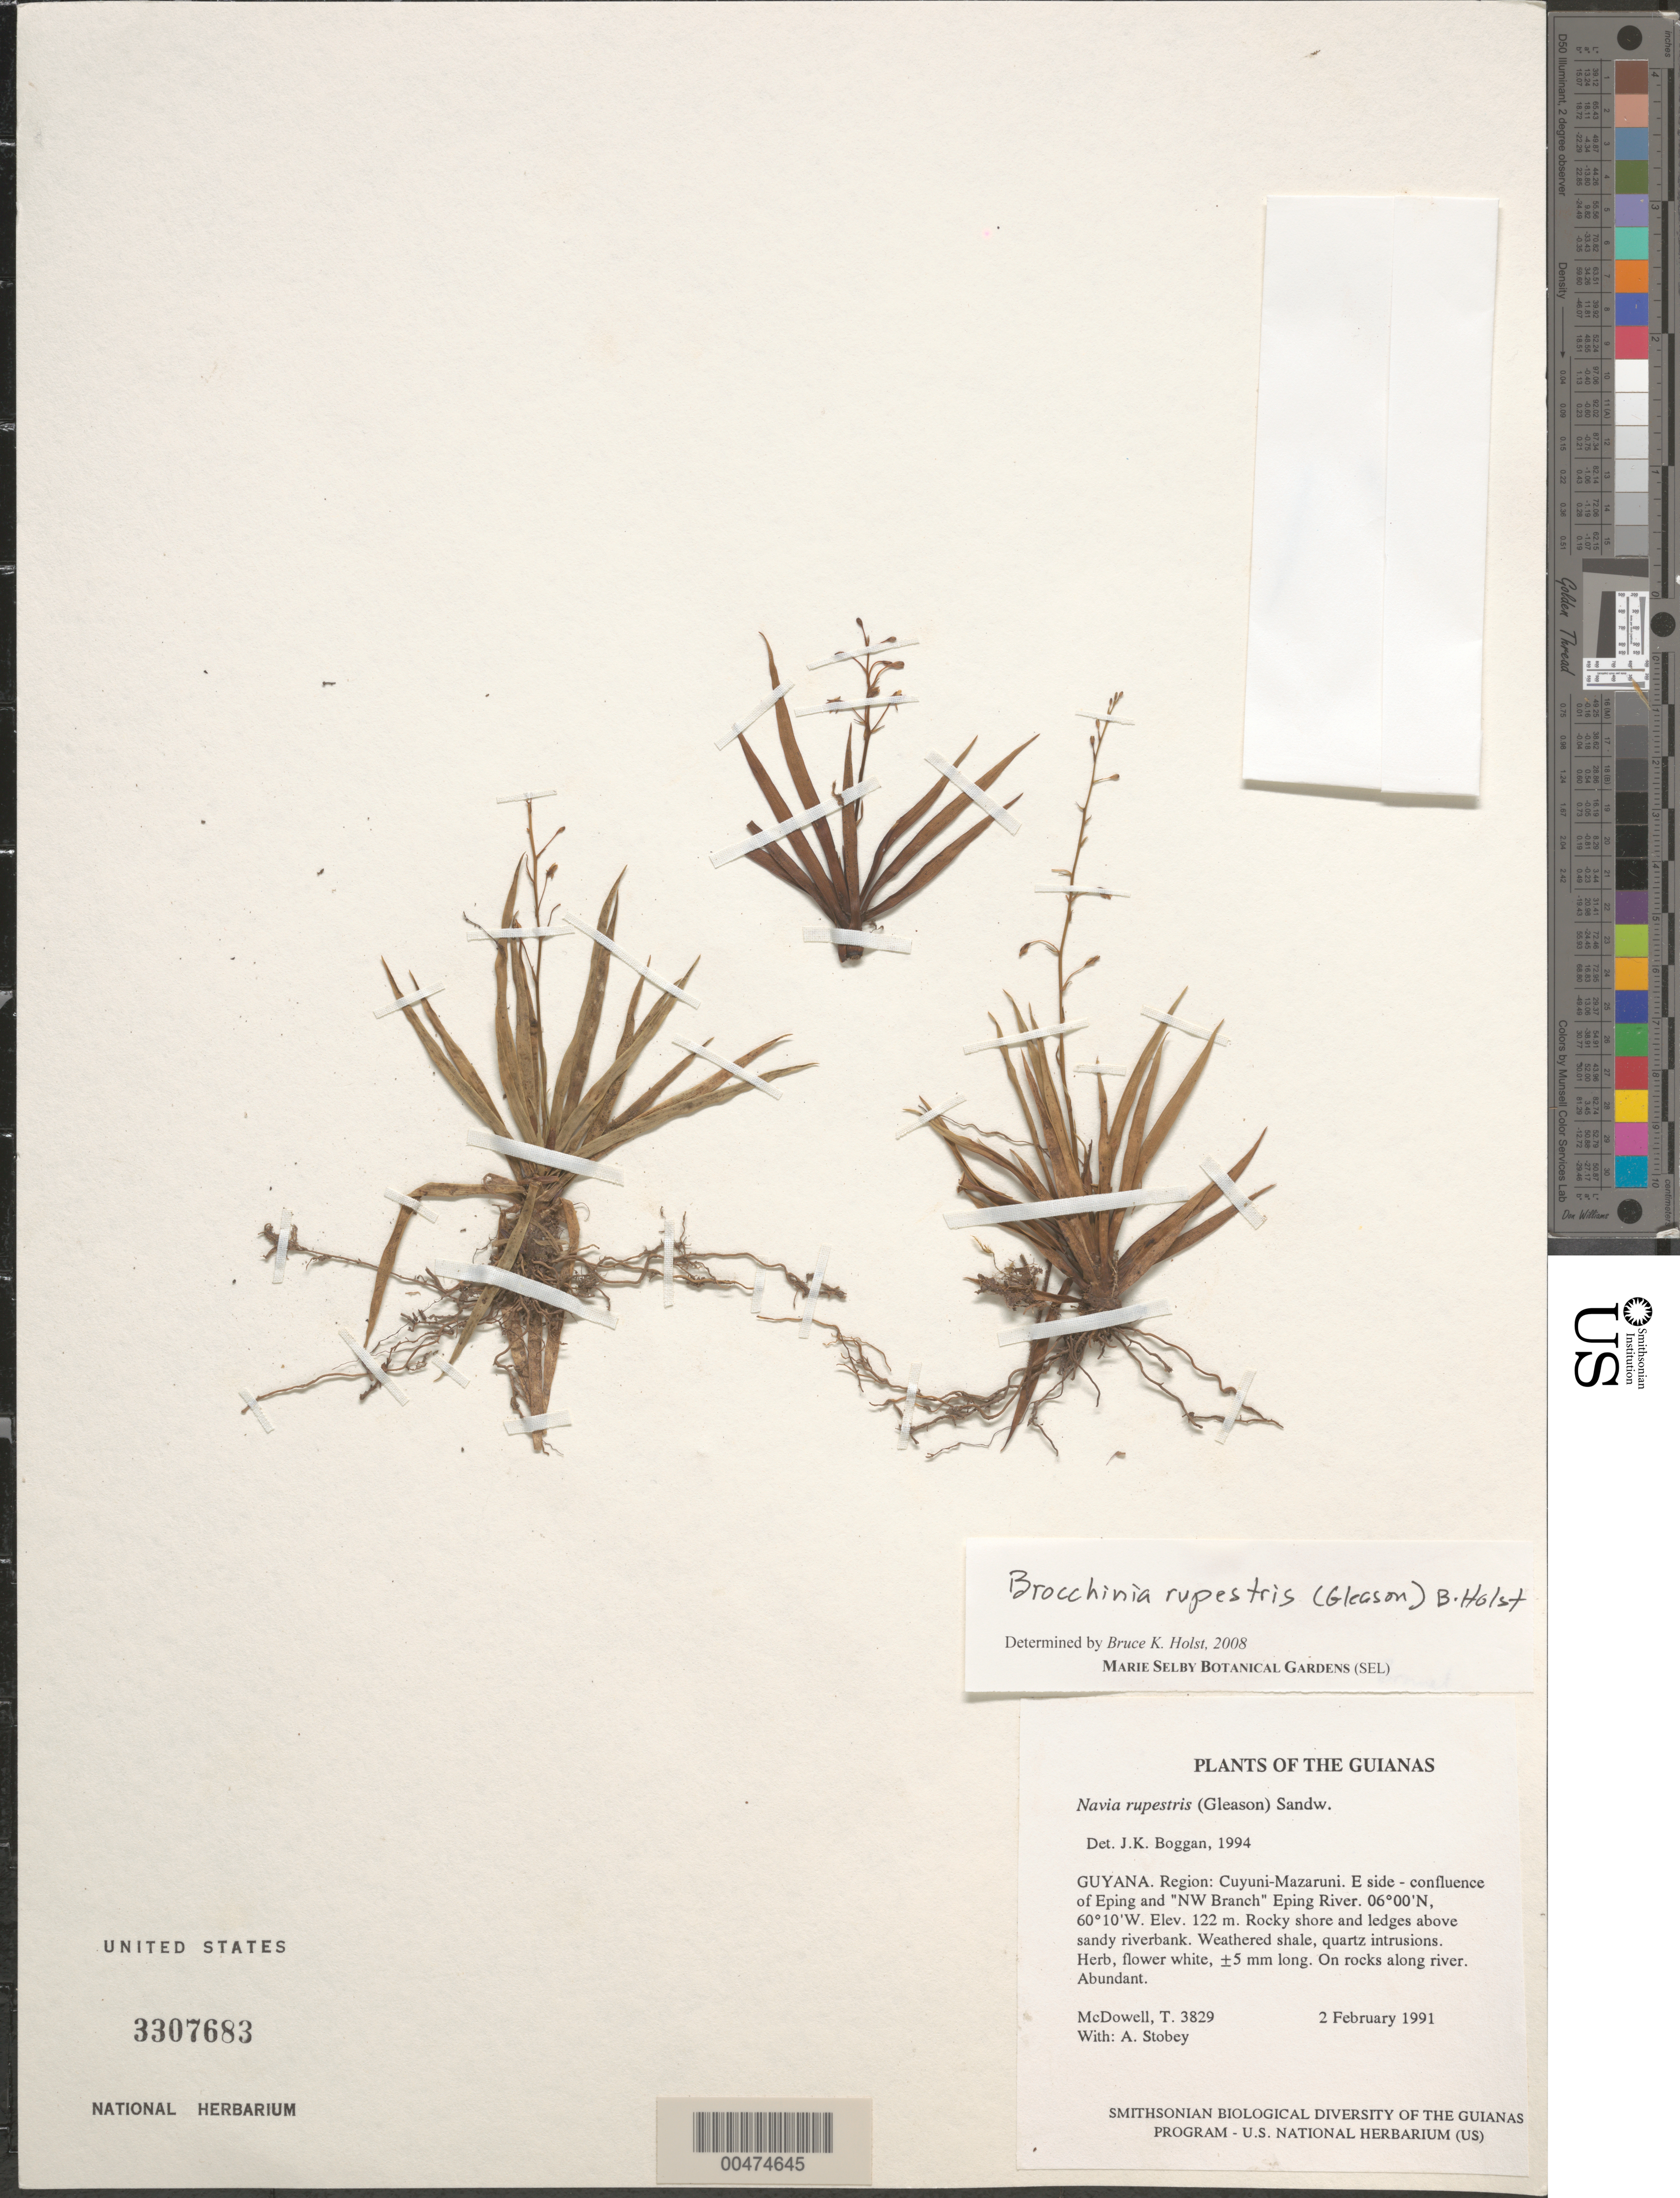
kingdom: Plantae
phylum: Tracheophyta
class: Liliopsida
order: Poales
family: Bromeliaceae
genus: Brocchinia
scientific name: Brocchinia rupestris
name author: (Gleason) B. Holst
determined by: Holst, Bruce K.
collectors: T. McDowell & A. Stobey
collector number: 3829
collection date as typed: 2 February 1991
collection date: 1991-02-02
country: Guyana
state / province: Cuyuni-Mazaruni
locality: E side - confluence of Eping and "NW Branch" Eping River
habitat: Rocky shore and ledges above sandy riverbank. Weathered shale, quartz intrusions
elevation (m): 122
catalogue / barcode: US 3307683